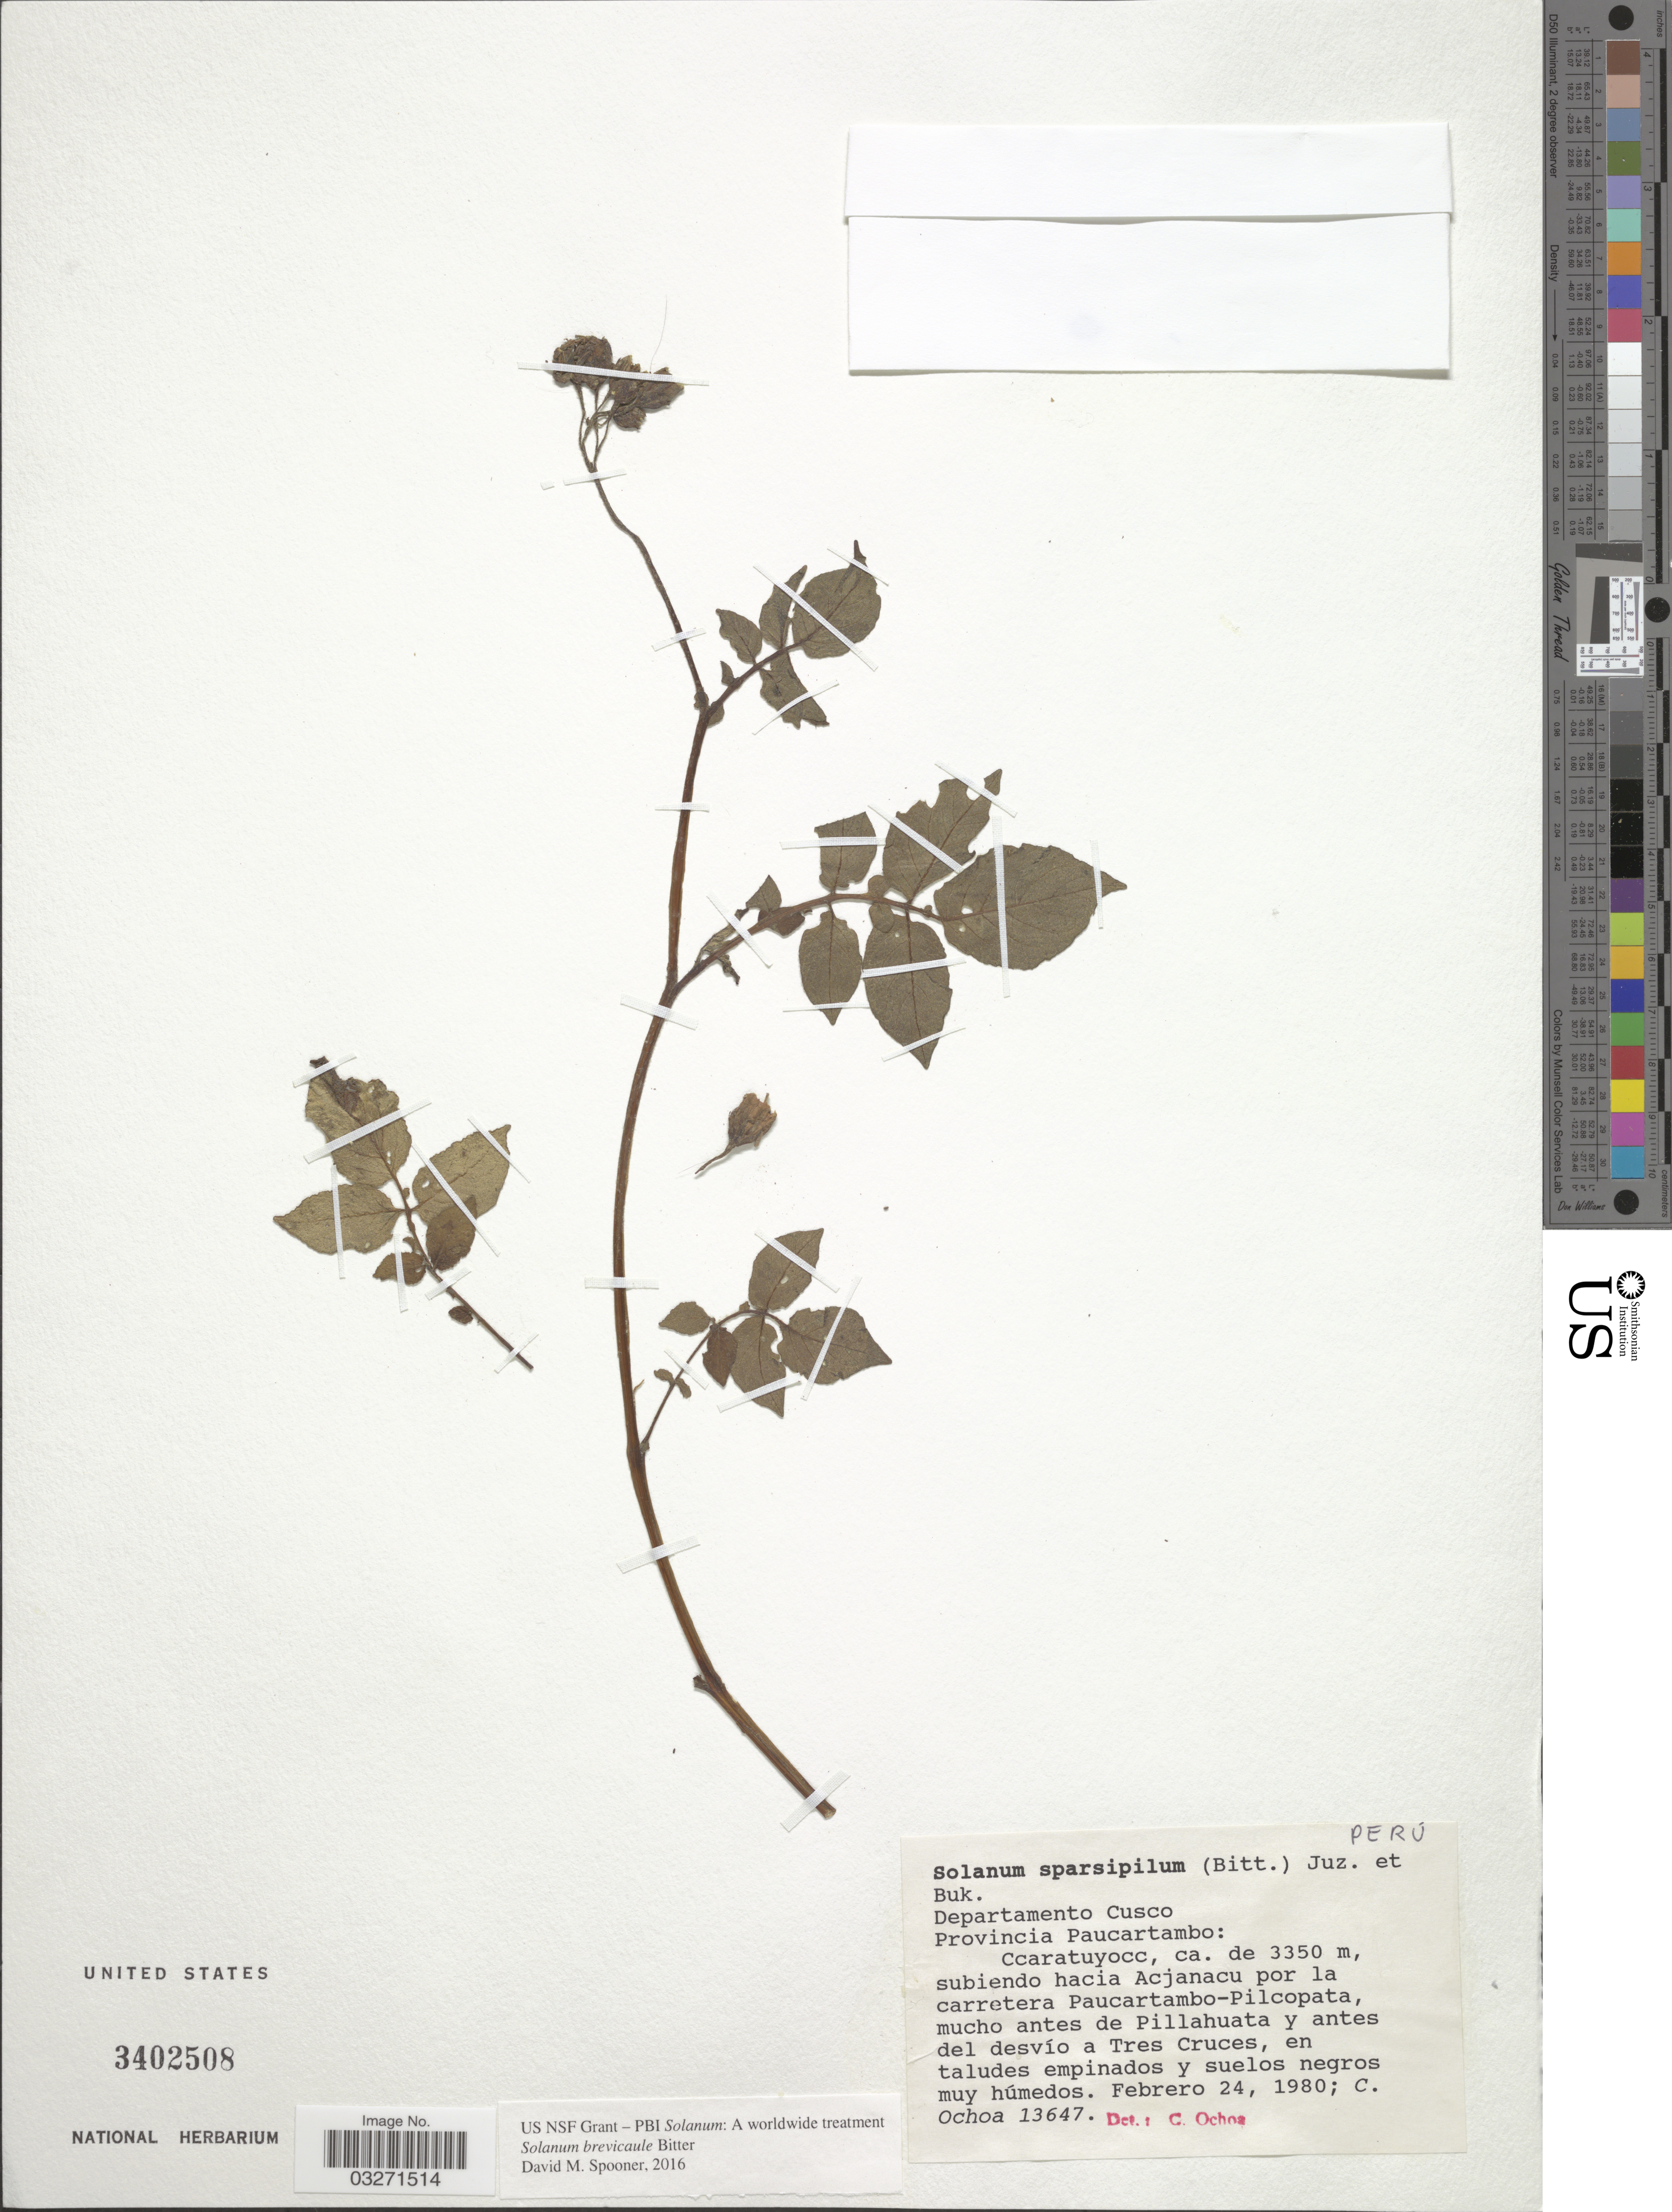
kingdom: Plantae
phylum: Tracheophyta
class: Magnoliopsida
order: Solanales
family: Solanaceae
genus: Solanum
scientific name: Solanum brevicaule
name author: Bitter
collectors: C. Ochoa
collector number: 13647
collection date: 1980-02-24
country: Peru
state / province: Cusco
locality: Departamento Cusco. Provincia Paucartambo: Ccaratuyocc, subiendo hacia Acjanacu por la carretera Paucartambo-Pilcopata, mucho antes de Pillahuata y antes del desvío a Tres Cruces.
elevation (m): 3350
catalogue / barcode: US 3402508